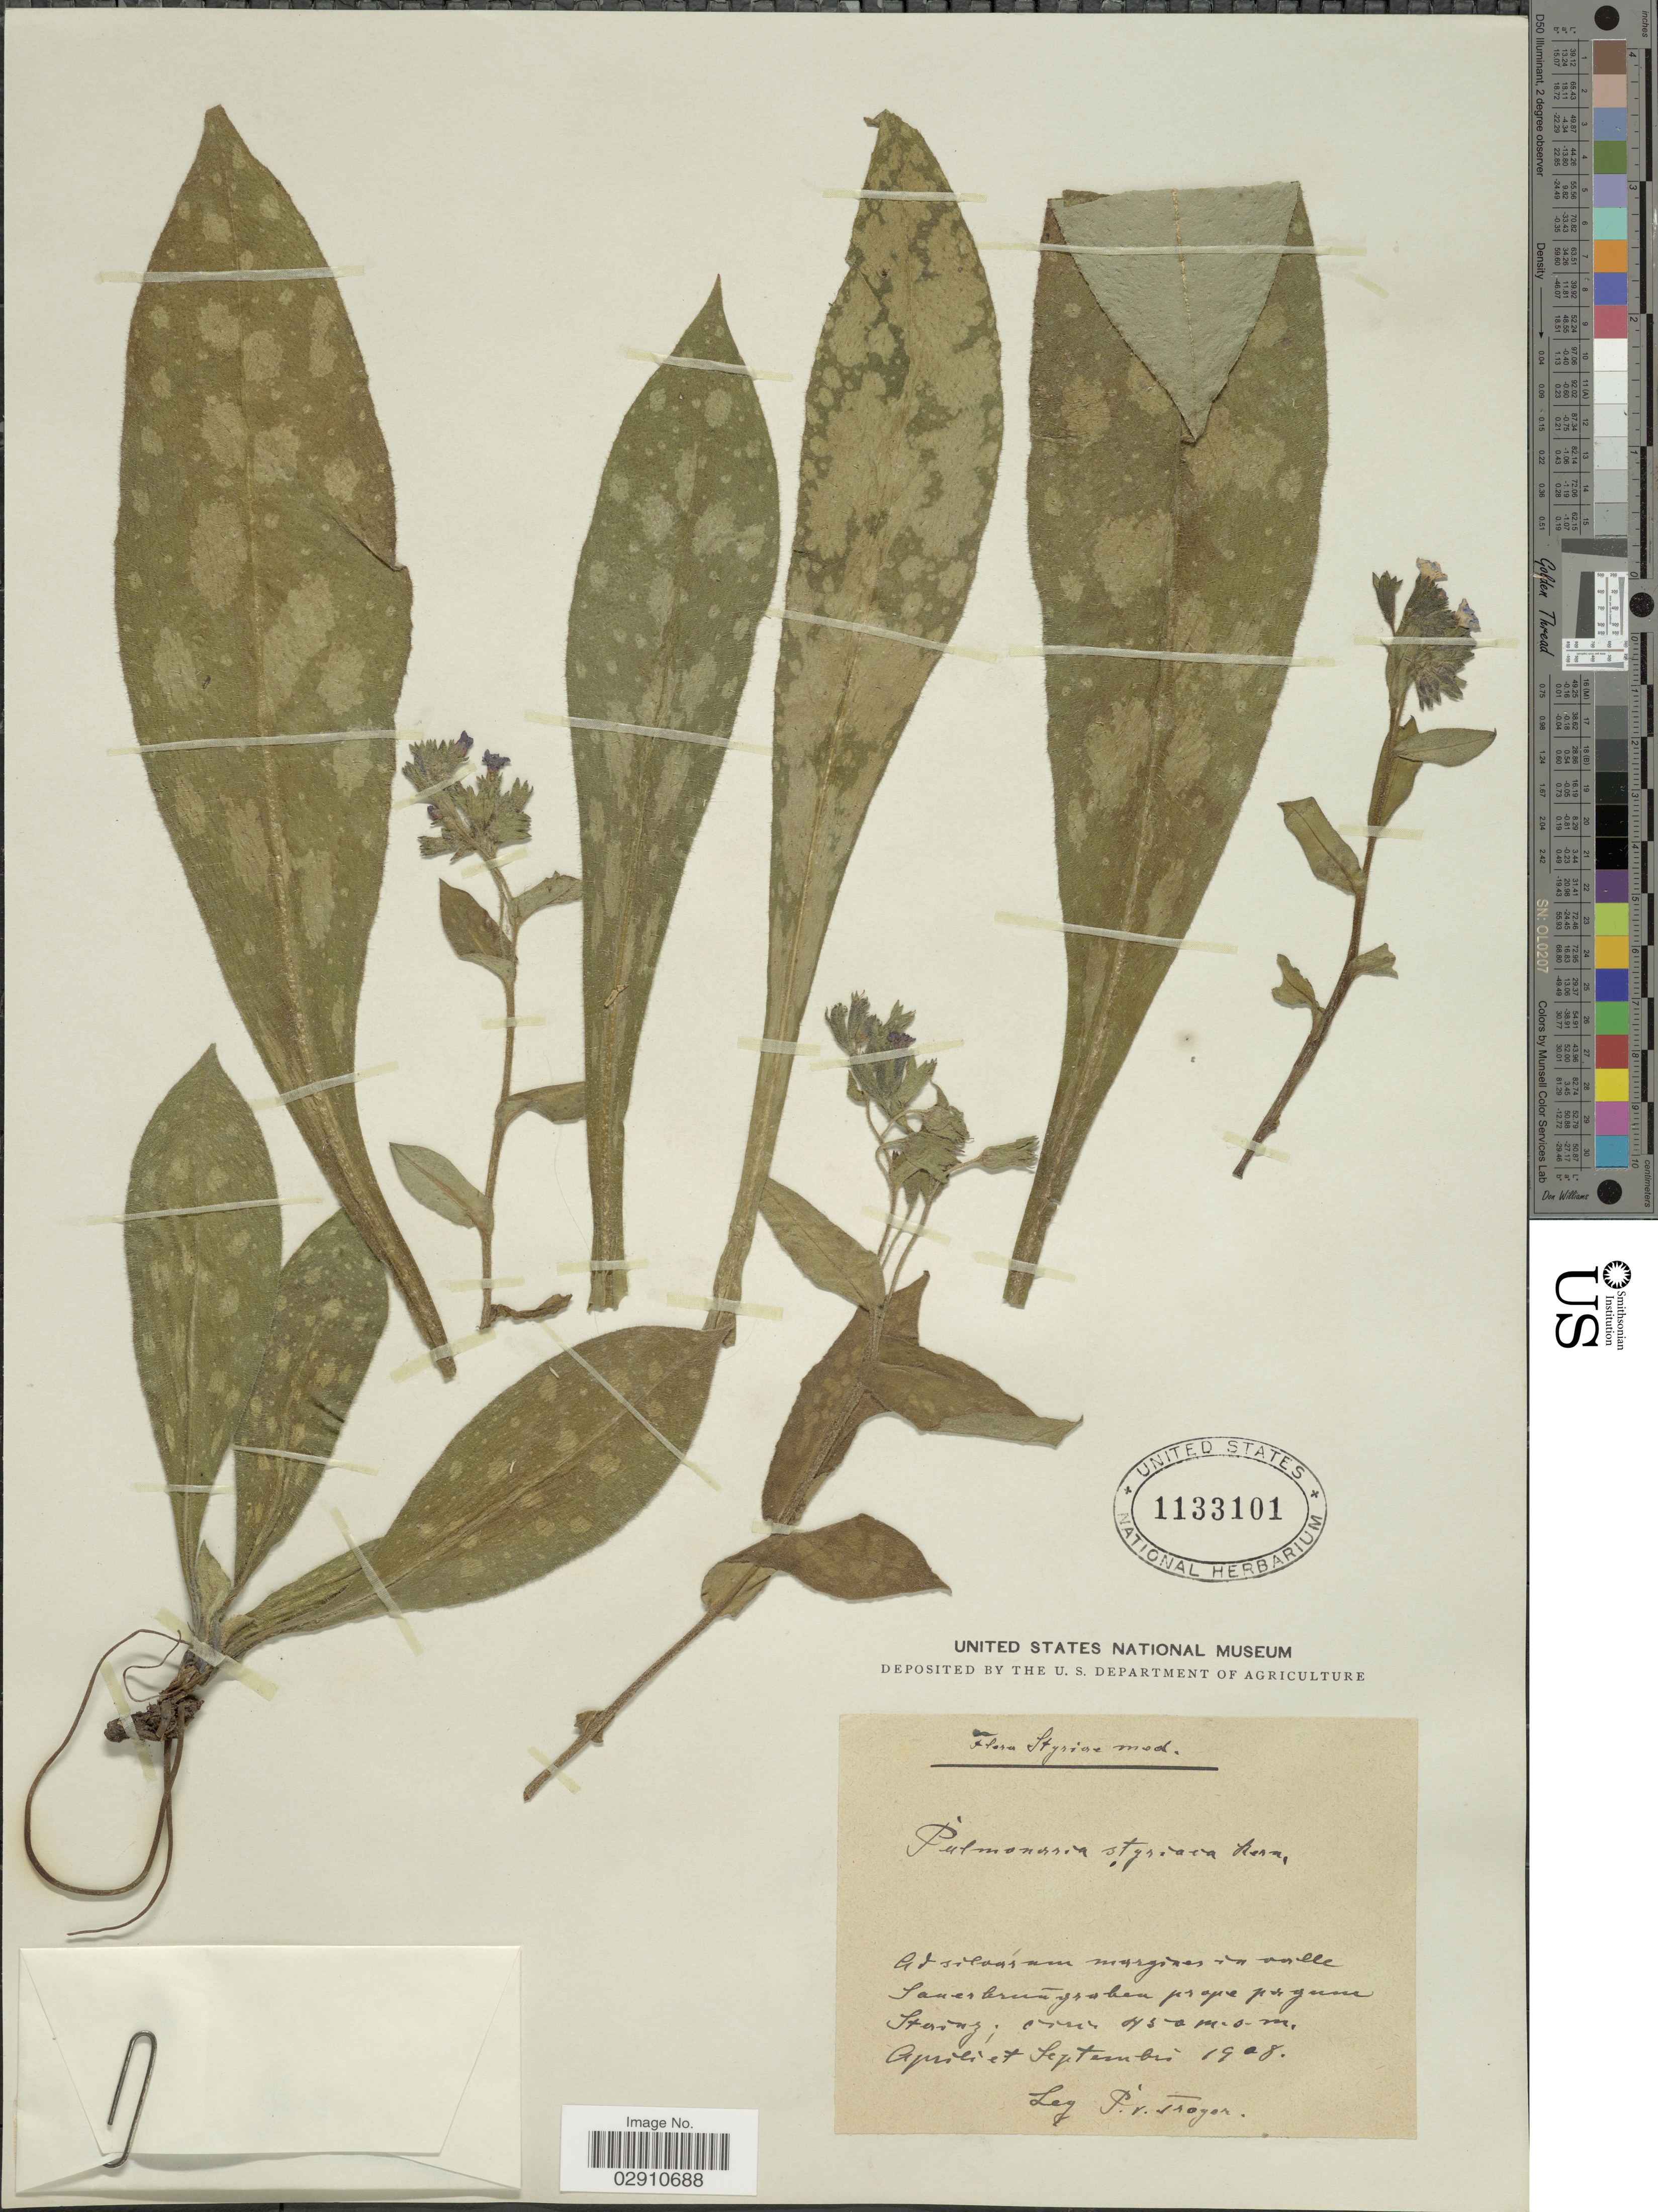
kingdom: Plantae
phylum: Tracheophyta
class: Magnoliopsida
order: Boraginales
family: Boraginaceae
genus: Pulmonaria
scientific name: Pulmonaria stiriaca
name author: A. Kern.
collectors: P. V. Troyer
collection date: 1908-04/1908-09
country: Austria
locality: Styriae med. Ad silvas am margines in orille Saner brungruben prope pagum Stainz.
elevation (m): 450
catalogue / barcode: US 1133101